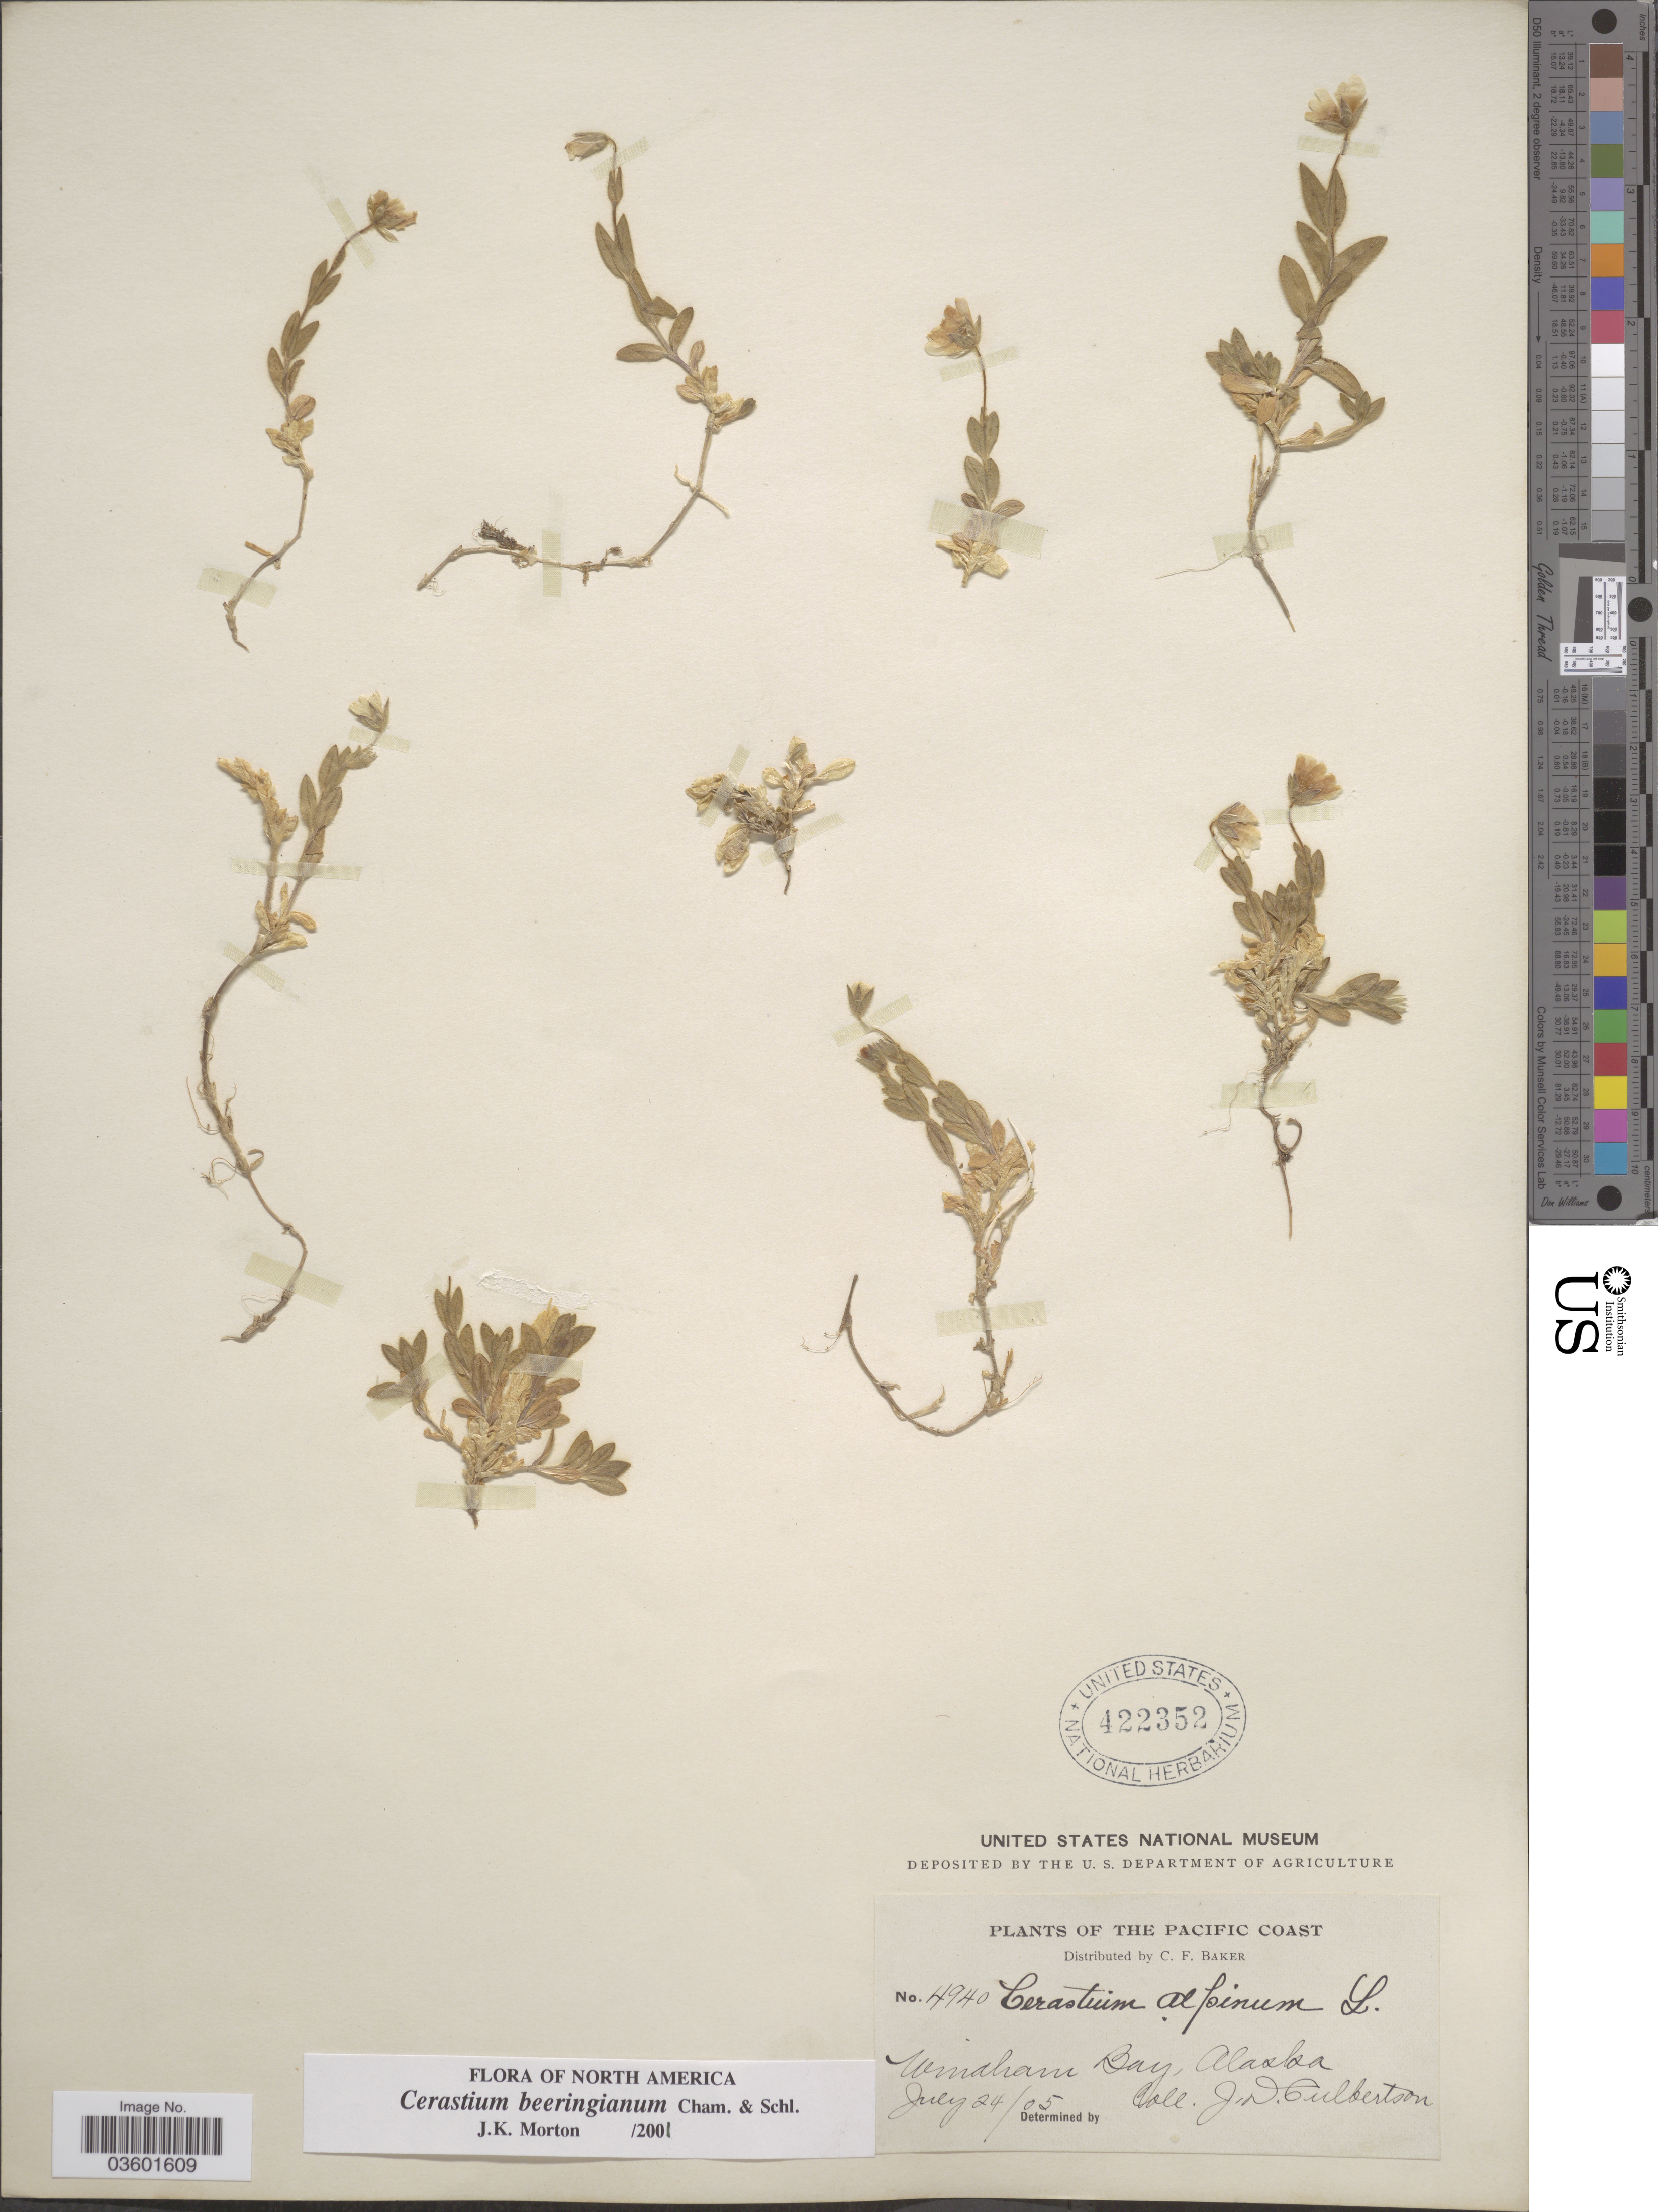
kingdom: Plantae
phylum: Tracheophyta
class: Magnoliopsida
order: Caryophyllales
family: Caryophyllaceae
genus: Cerastium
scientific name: Cerastium beeringianum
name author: Cham. & Schltdl.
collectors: J. Culbertson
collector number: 4940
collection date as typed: Transcribed d/m/y: 24/7/5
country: United States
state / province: Alaska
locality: The Pacific Coast. Windham Bay.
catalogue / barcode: US 422352